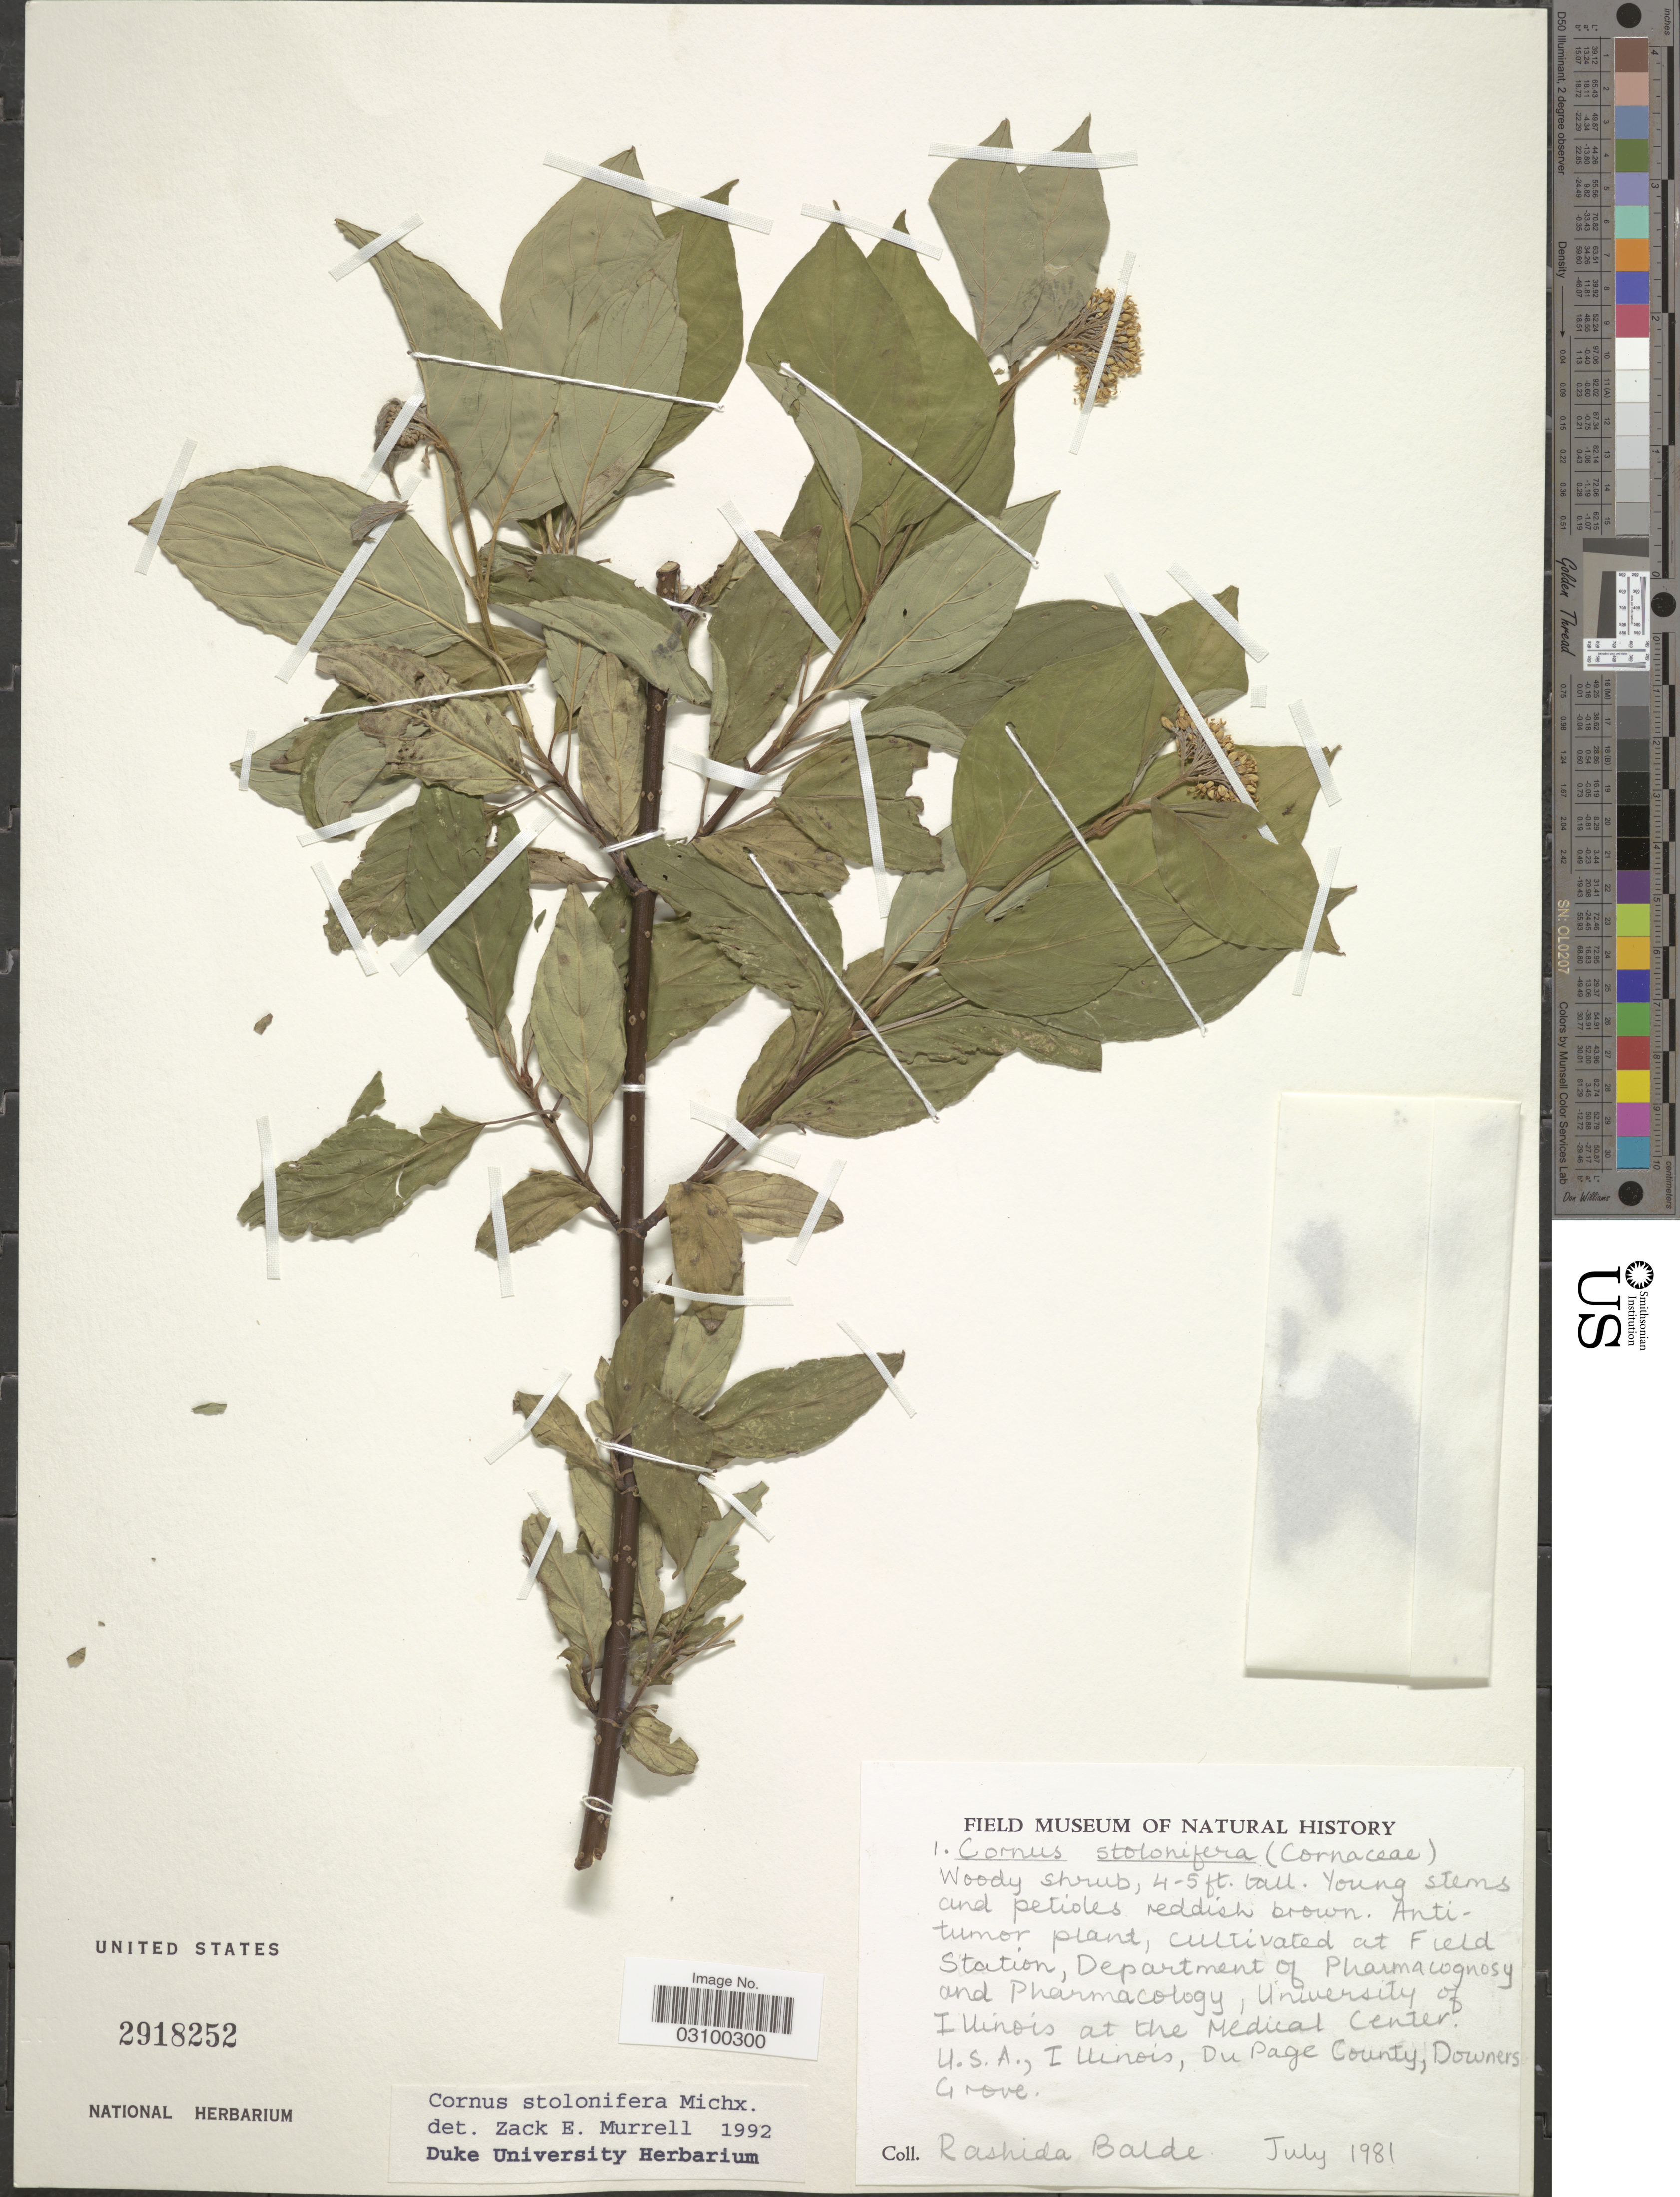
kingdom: Plantae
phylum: Tracheophyta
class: Magnoliopsida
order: Cornales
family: Cornaceae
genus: Cornus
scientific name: Cornus sericea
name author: L.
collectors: R. Balde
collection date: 1981-07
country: United States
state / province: Illinois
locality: Field Station, Department of Pharmacognosy and Pharmacology, University of Illinois at the Medical Center. U.S.A., Du Page County, Downers Grove.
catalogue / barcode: US 2918252